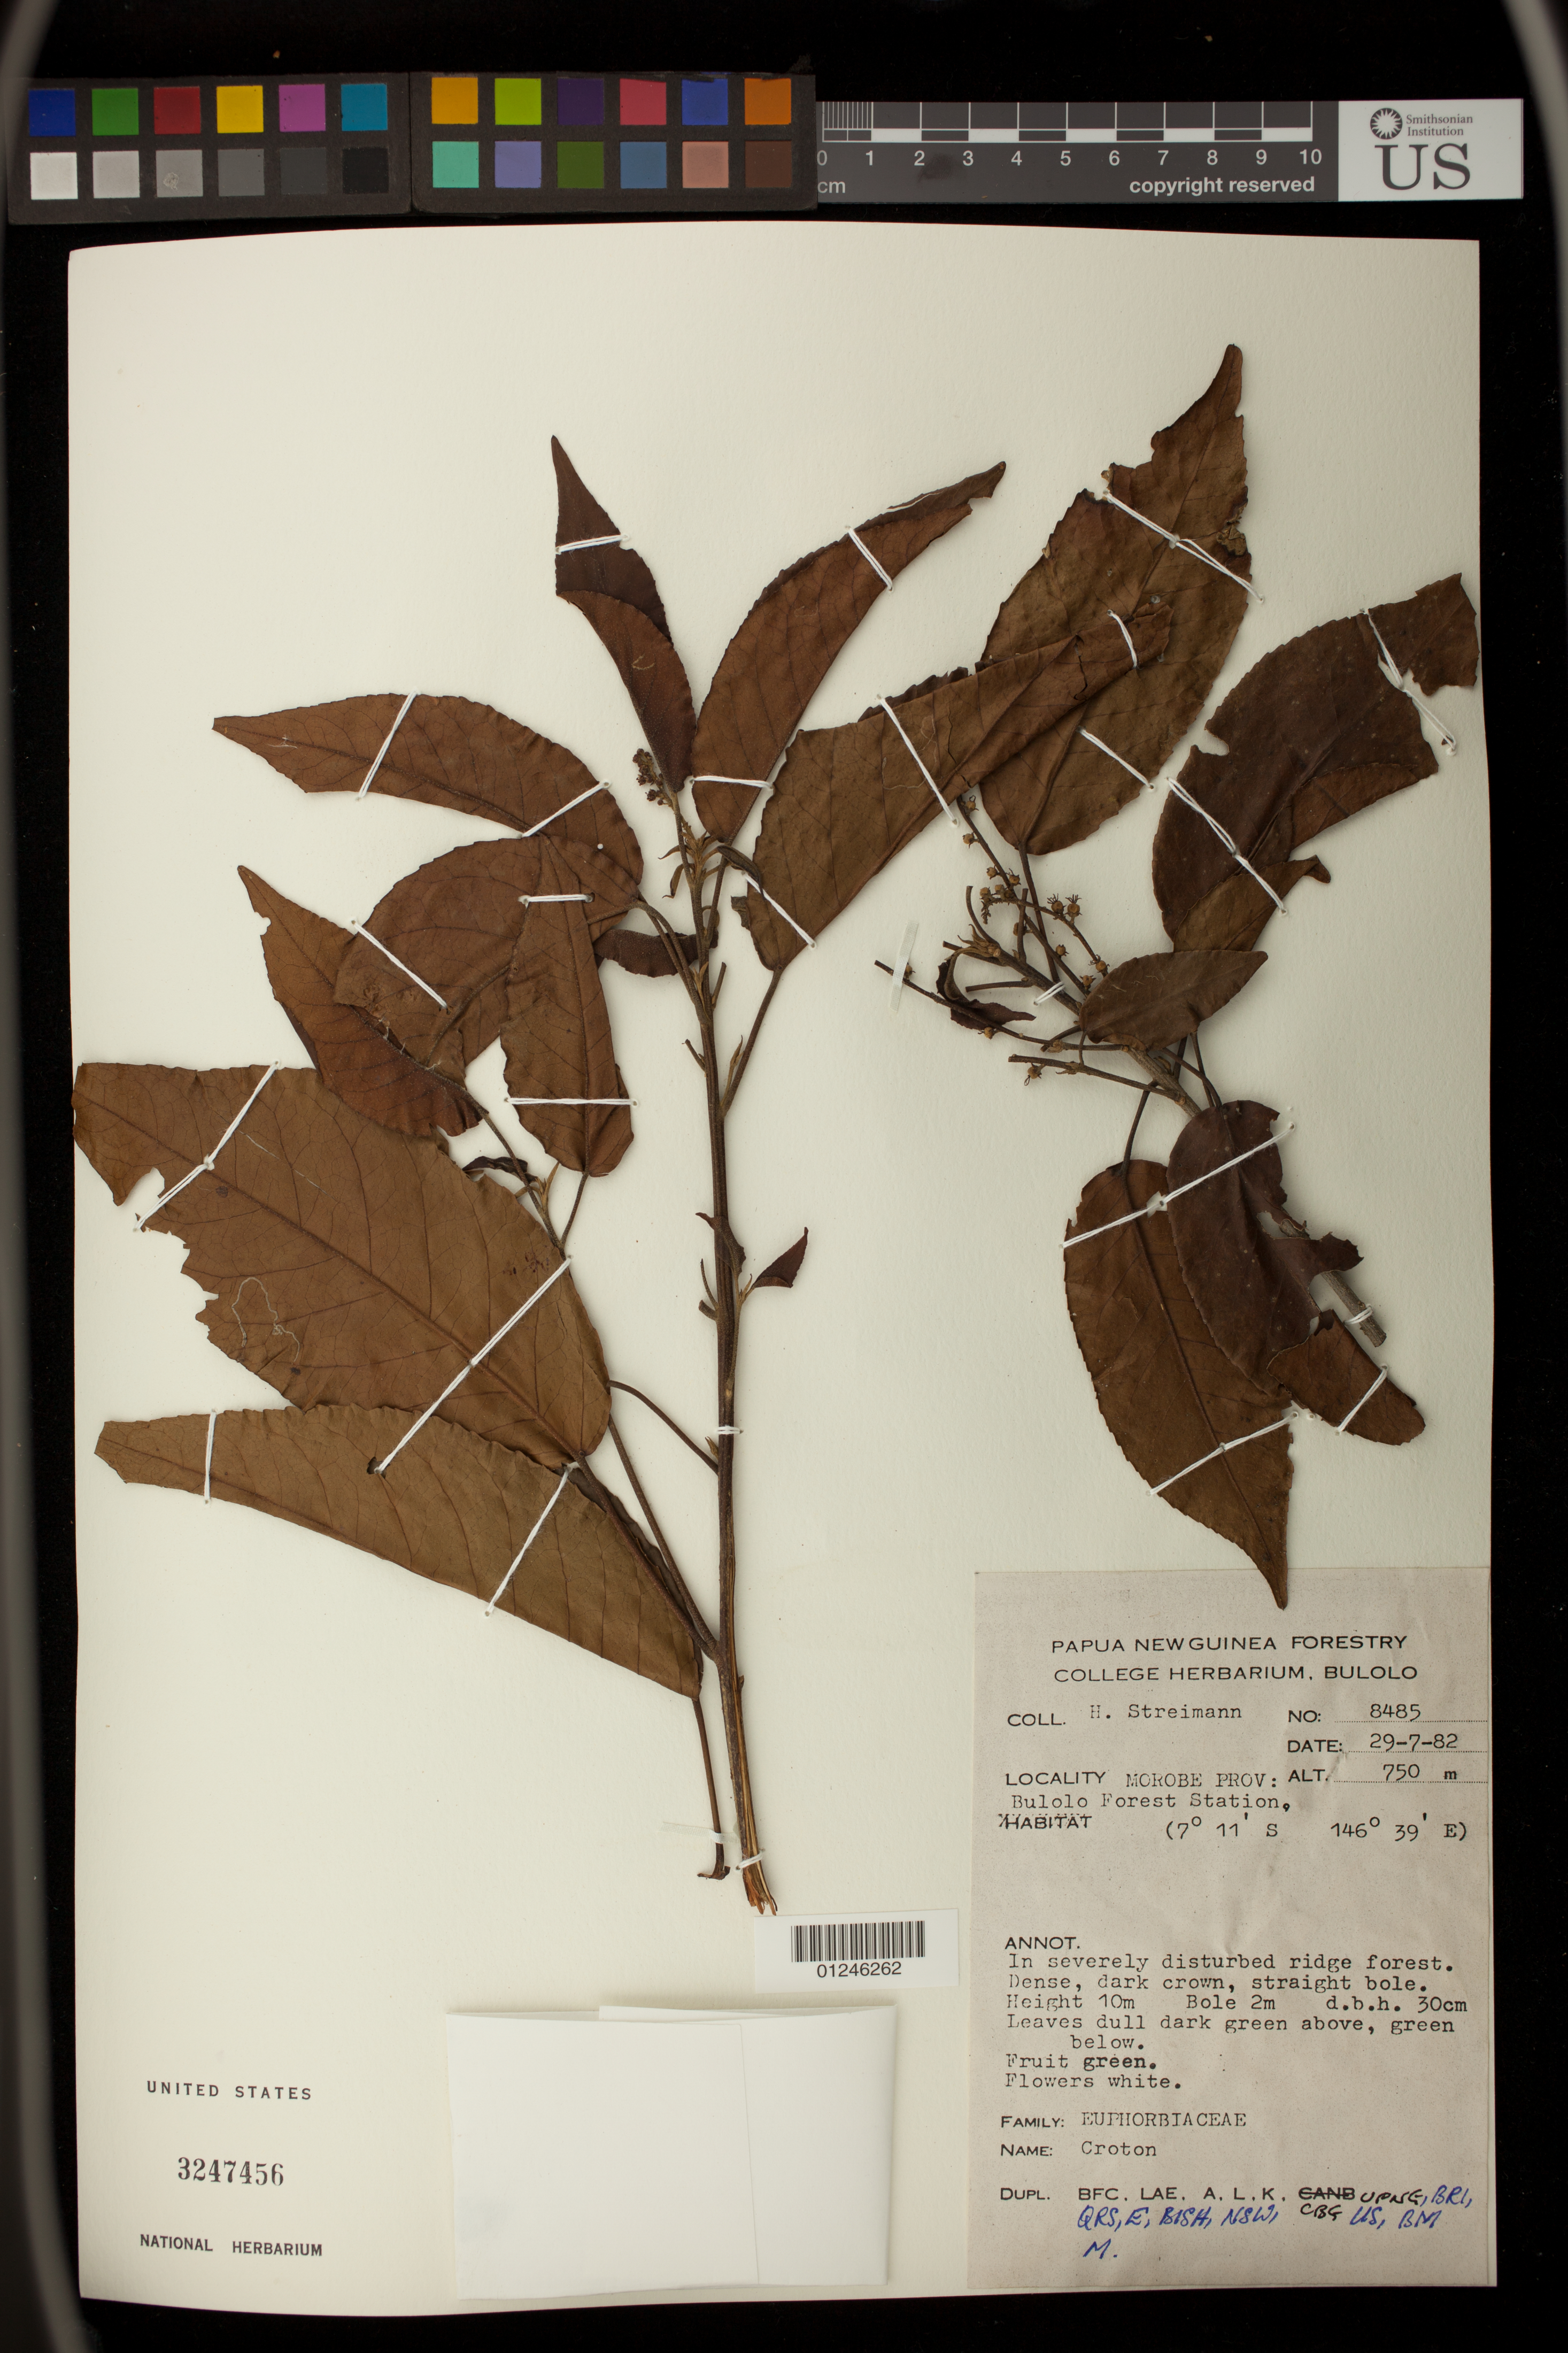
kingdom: Plantae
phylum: Tracheophyta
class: Magnoliopsida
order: Malpighiales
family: Euphorbiaceae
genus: Croton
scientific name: Croton sp.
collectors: H. Streimann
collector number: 8485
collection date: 1982-07-29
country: Papua New Guinea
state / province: Morobe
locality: Morobe Prov: Bulolo Forest Station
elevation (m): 750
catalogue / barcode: US 3247456